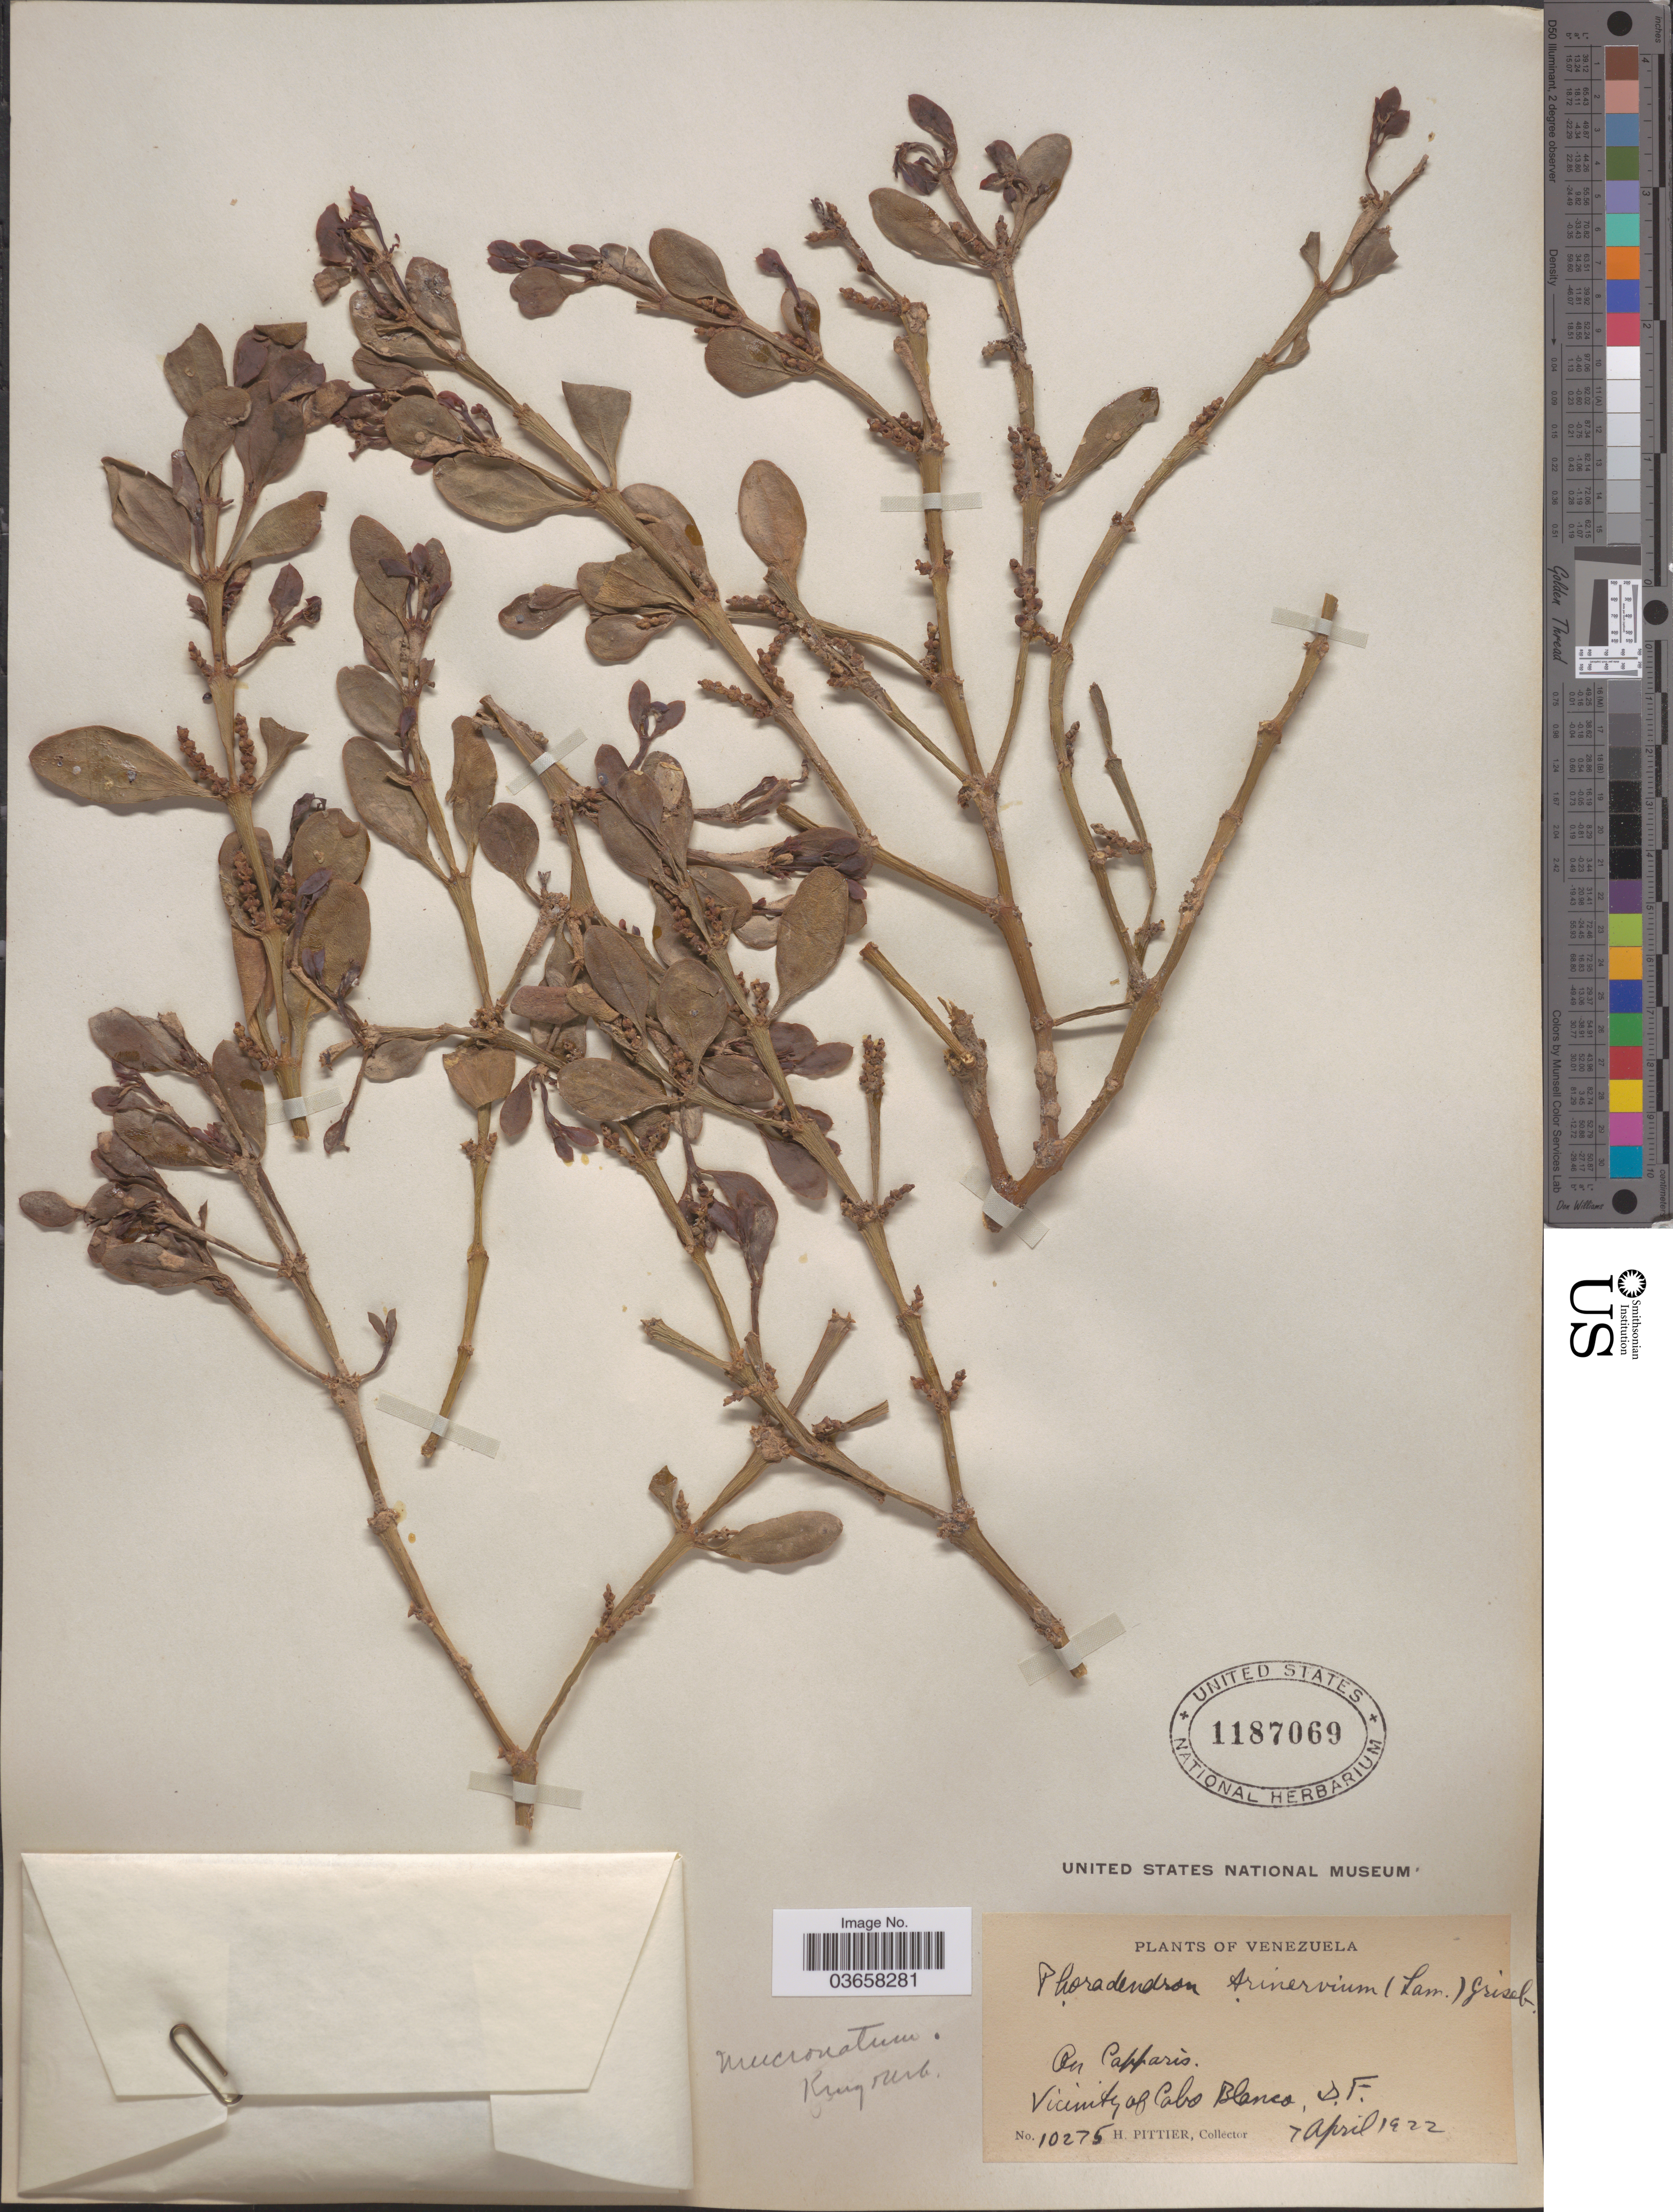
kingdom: Plantae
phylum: Tracheophyta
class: Magnoliopsida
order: Santalales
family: Viscaceae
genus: Phoradendron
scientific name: Phoradendron mucronatum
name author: (DC.) Krug & Urb.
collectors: H. F. Pittier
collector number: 10275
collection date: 1922-04-07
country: Venezuela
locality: Vicinity of Cabo Blanco, D. F.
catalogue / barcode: US 1187069